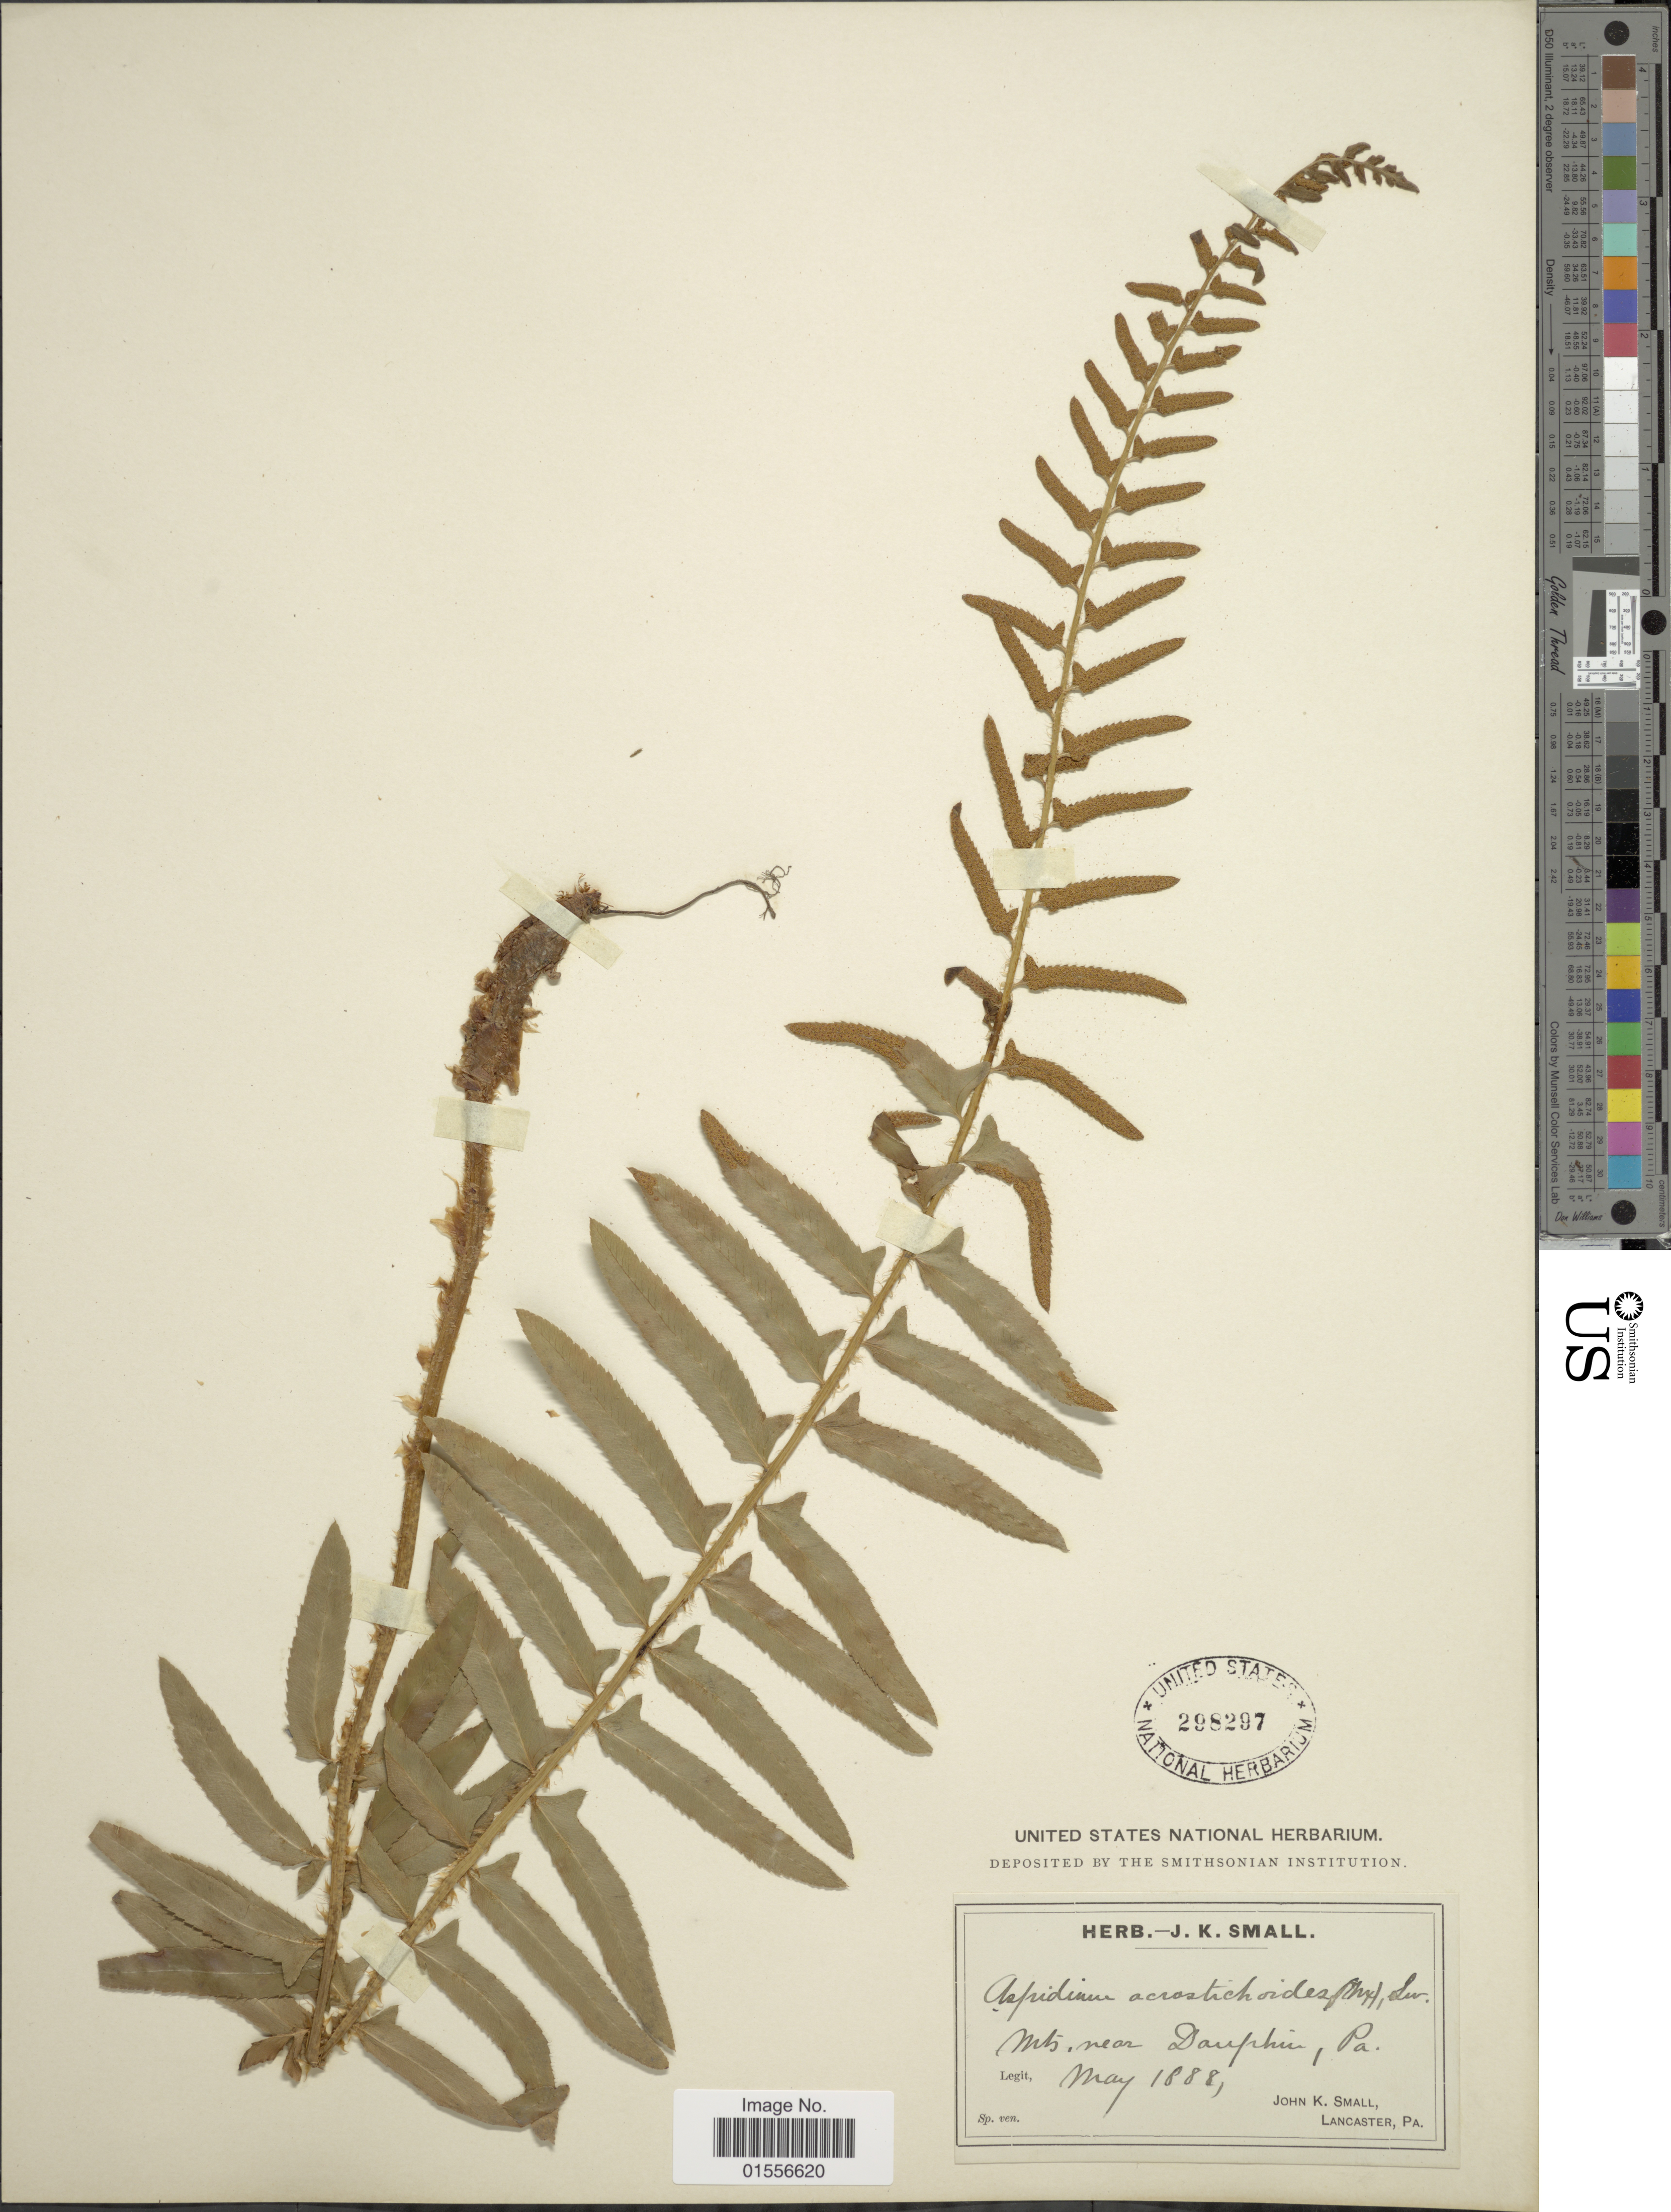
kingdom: Plantae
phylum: Tracheophyta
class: Polypodiopsida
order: Polypodiales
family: Dryopteridaceae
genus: Polystichum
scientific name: Polystichum acrostichoides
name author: (Michx.) Schott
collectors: J. K. Small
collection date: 1888-05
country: United States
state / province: Pennsylvania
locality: Mts, near Dauphin, Lancaster.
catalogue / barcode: US 298297